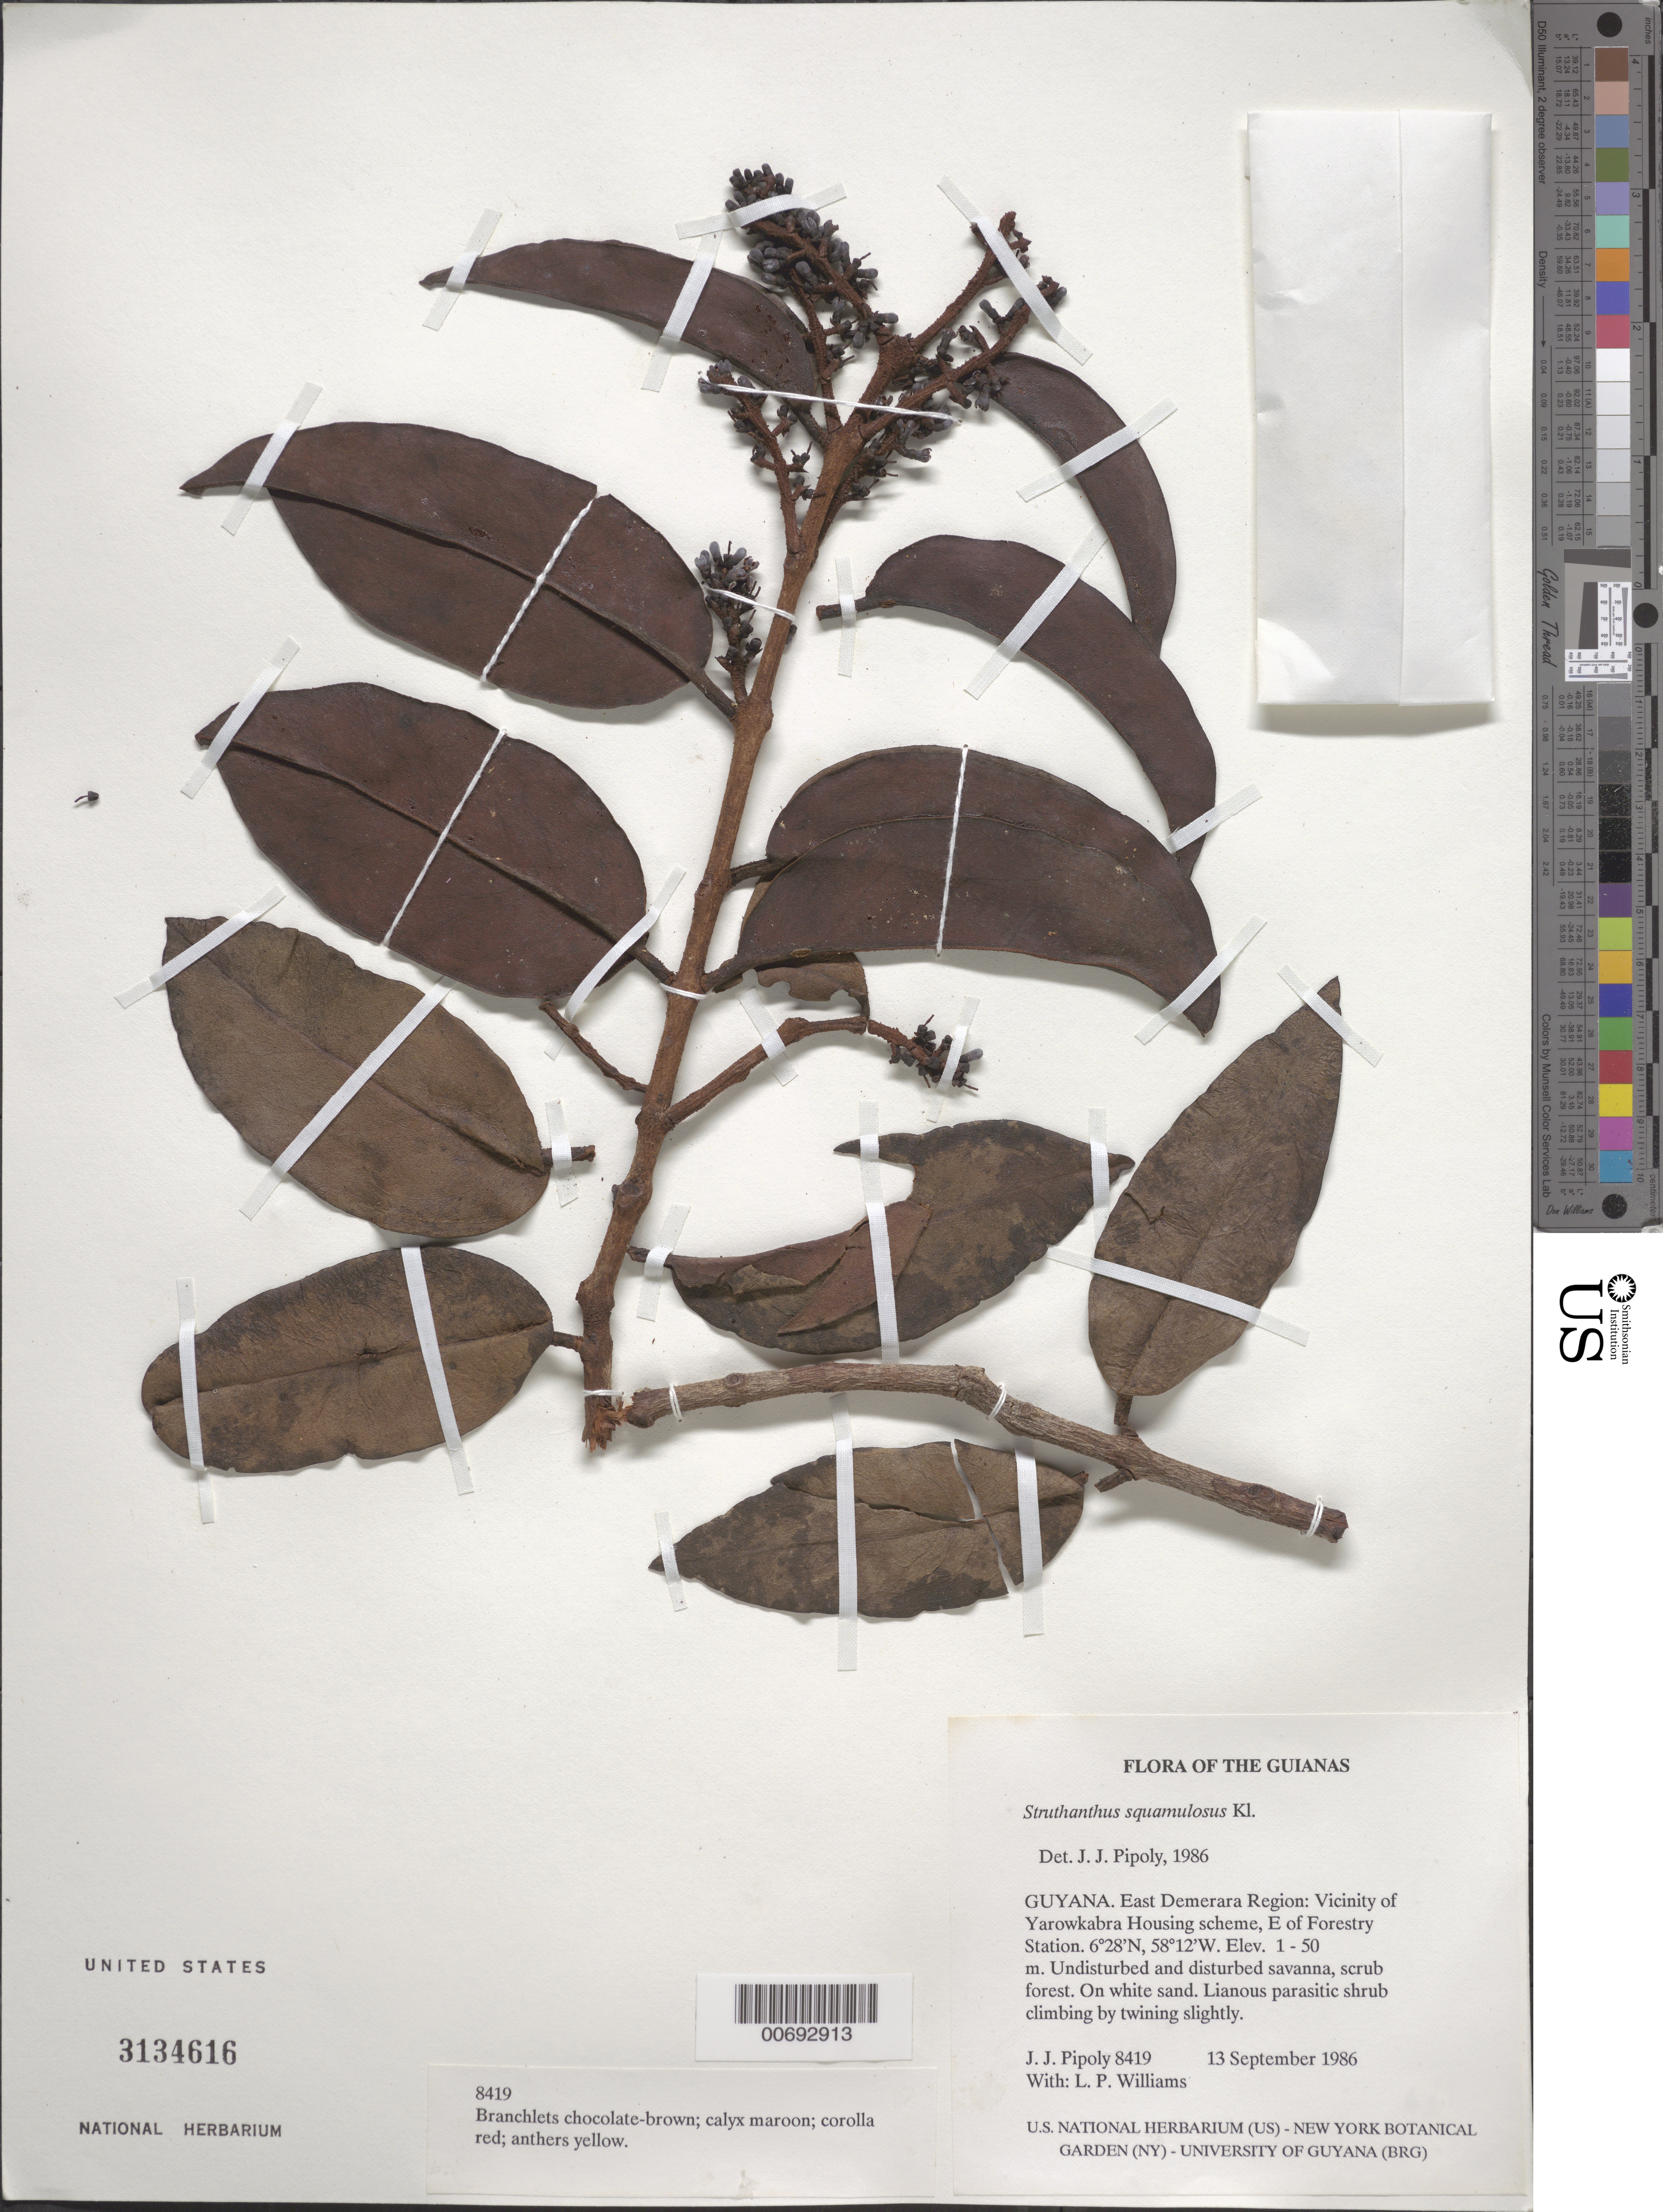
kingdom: Plantae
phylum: Tracheophyta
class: Magnoliopsida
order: Santalales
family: Loranthaceae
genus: Struthanthus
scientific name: Struthanthus squamulosus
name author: Klotzsch ex Eichler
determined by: Pipoly, J. J., III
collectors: J. J. Pipoly & L. P. Williams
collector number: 8419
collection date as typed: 13 September 1986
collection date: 1986-09-13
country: Guyana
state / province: Demerara-Mahaica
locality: Vicinity of Yarowkabra Housing scheme, E of Forestry Station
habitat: Undisturbed and disturbed savanna, scrub forest. On white sand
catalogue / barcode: US 3134616